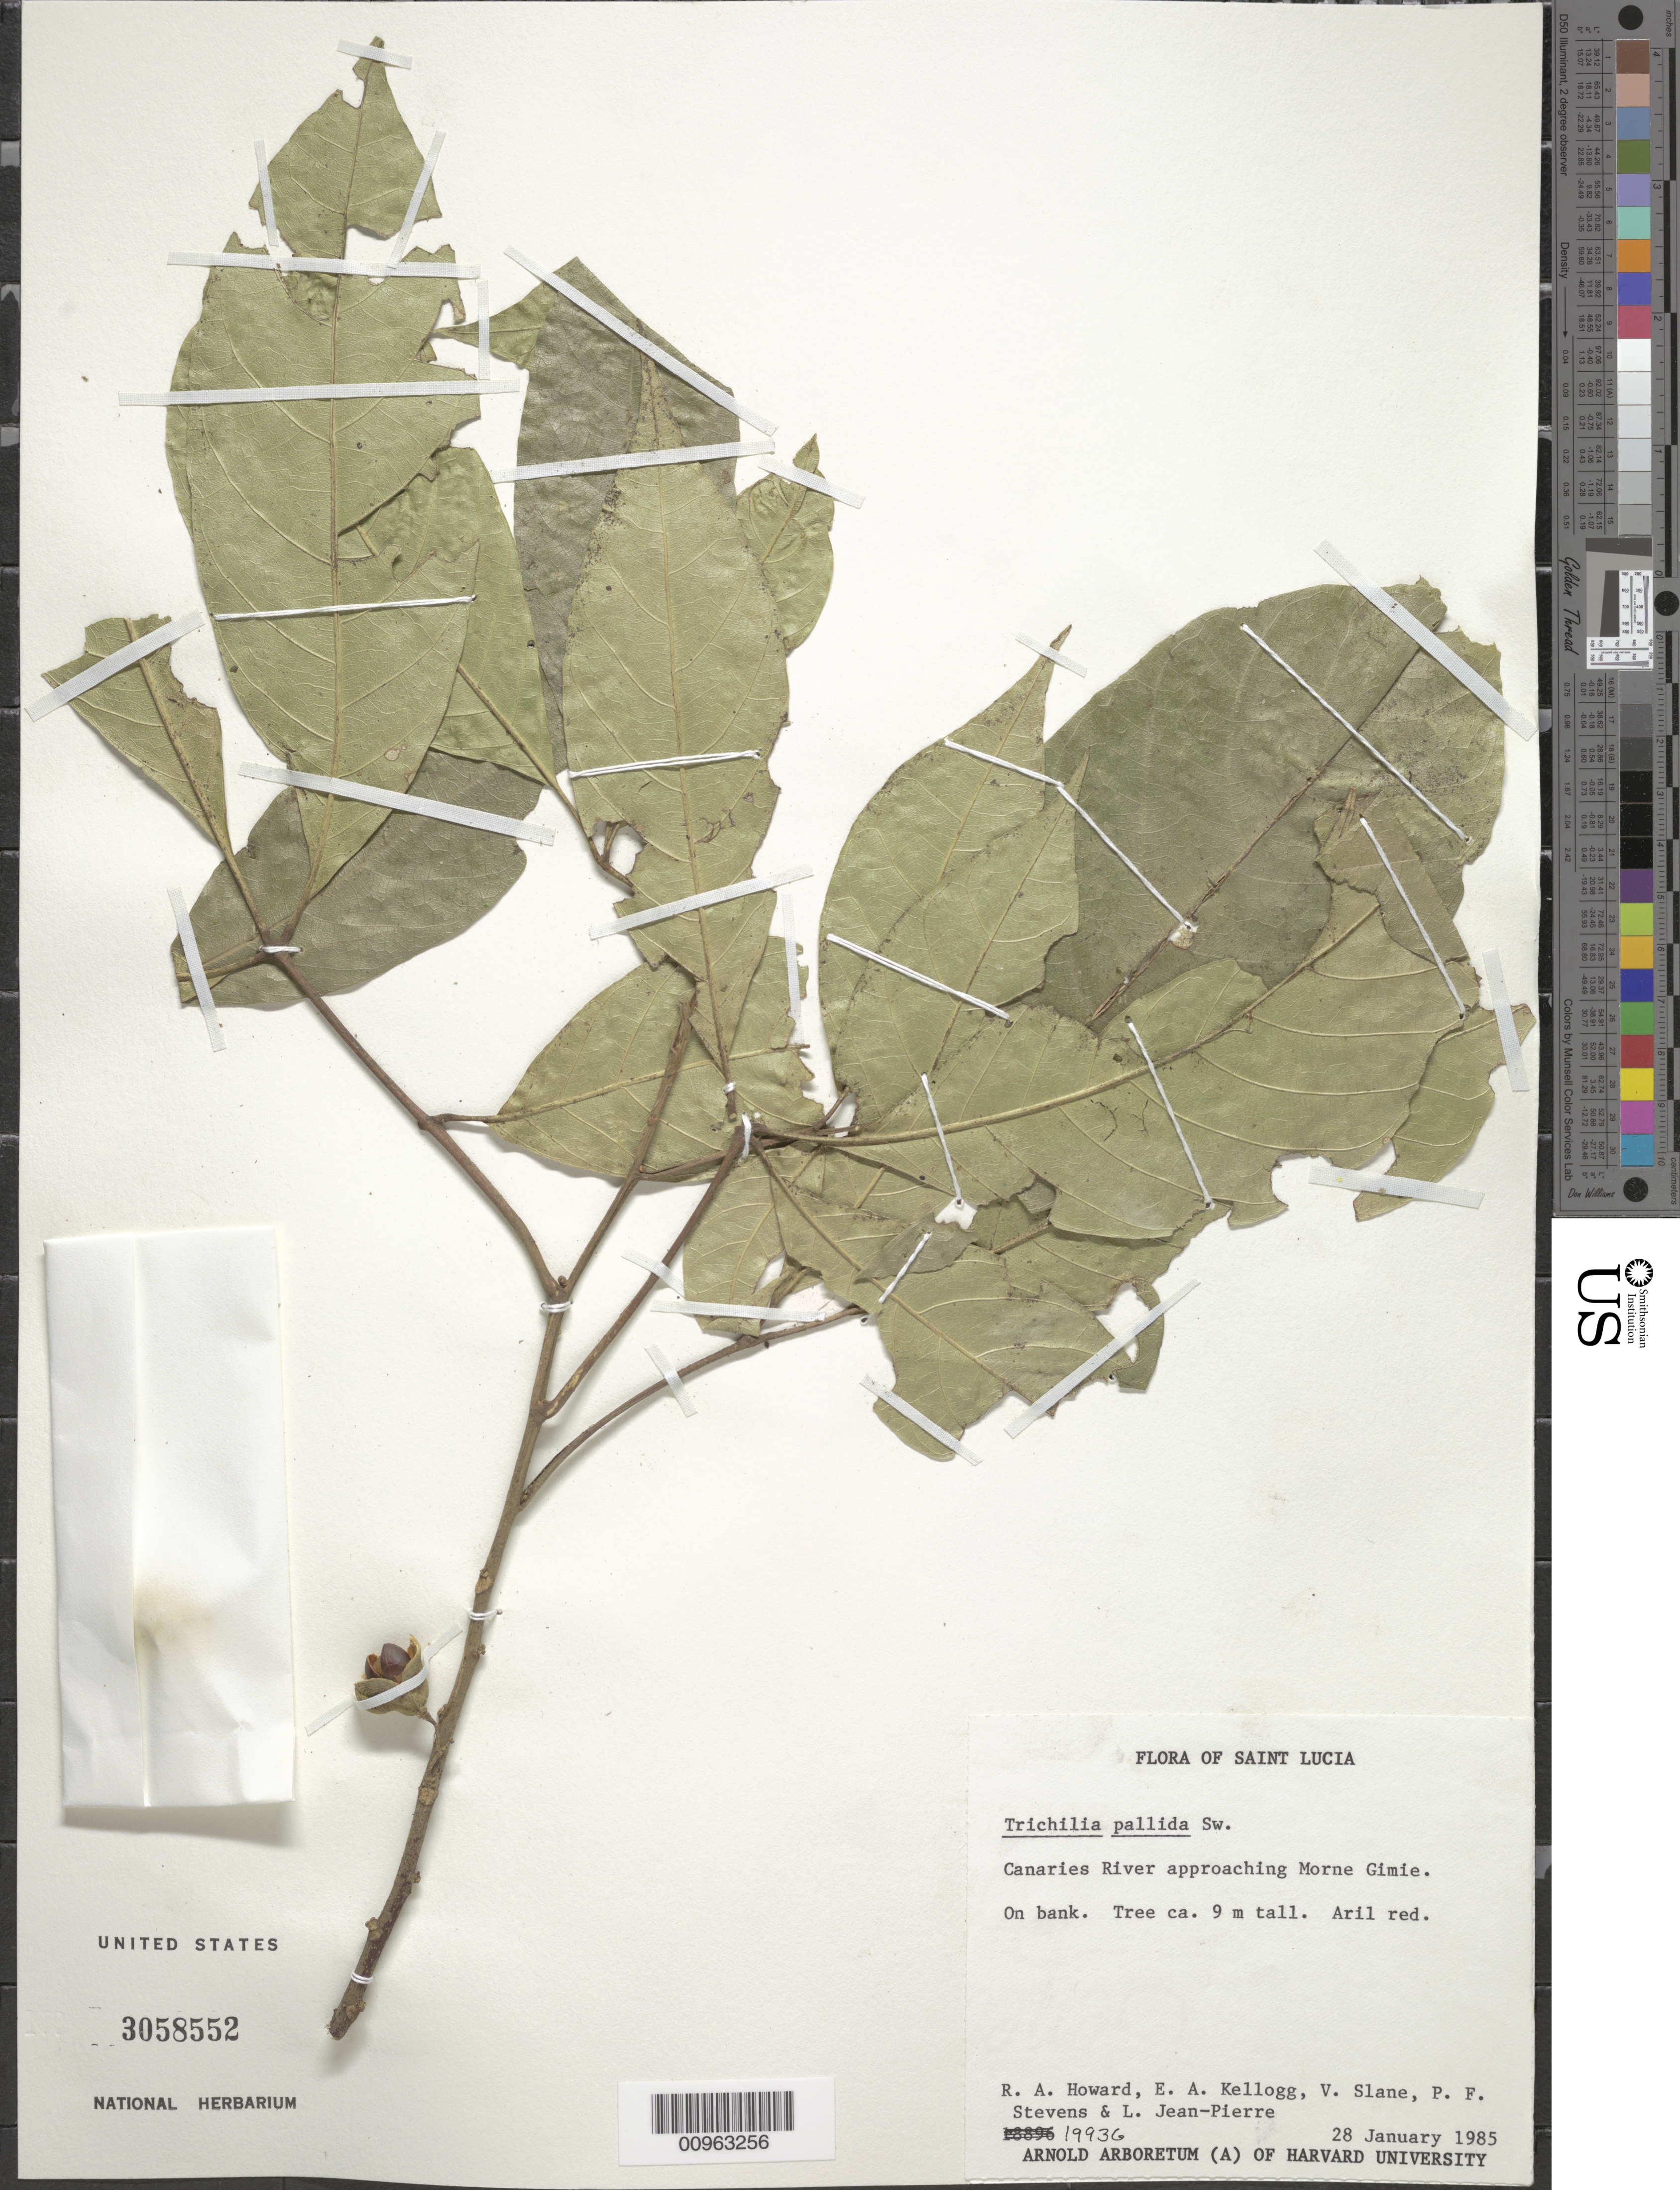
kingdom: Plantae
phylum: Tracheophyta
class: Magnoliopsida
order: Sapindales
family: Meliaceae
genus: Trichilia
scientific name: Trichilia pallida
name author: Sw.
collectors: R. A. Howard, E. Kellog, V. Slane, P. F. Stevens & L. L. Jean-Pierre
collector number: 19936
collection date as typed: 28 Jan 1985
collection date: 1985-01-28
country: St. Lucia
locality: Canaries River approaching Morne Gimie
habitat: On bank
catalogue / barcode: US 3058552